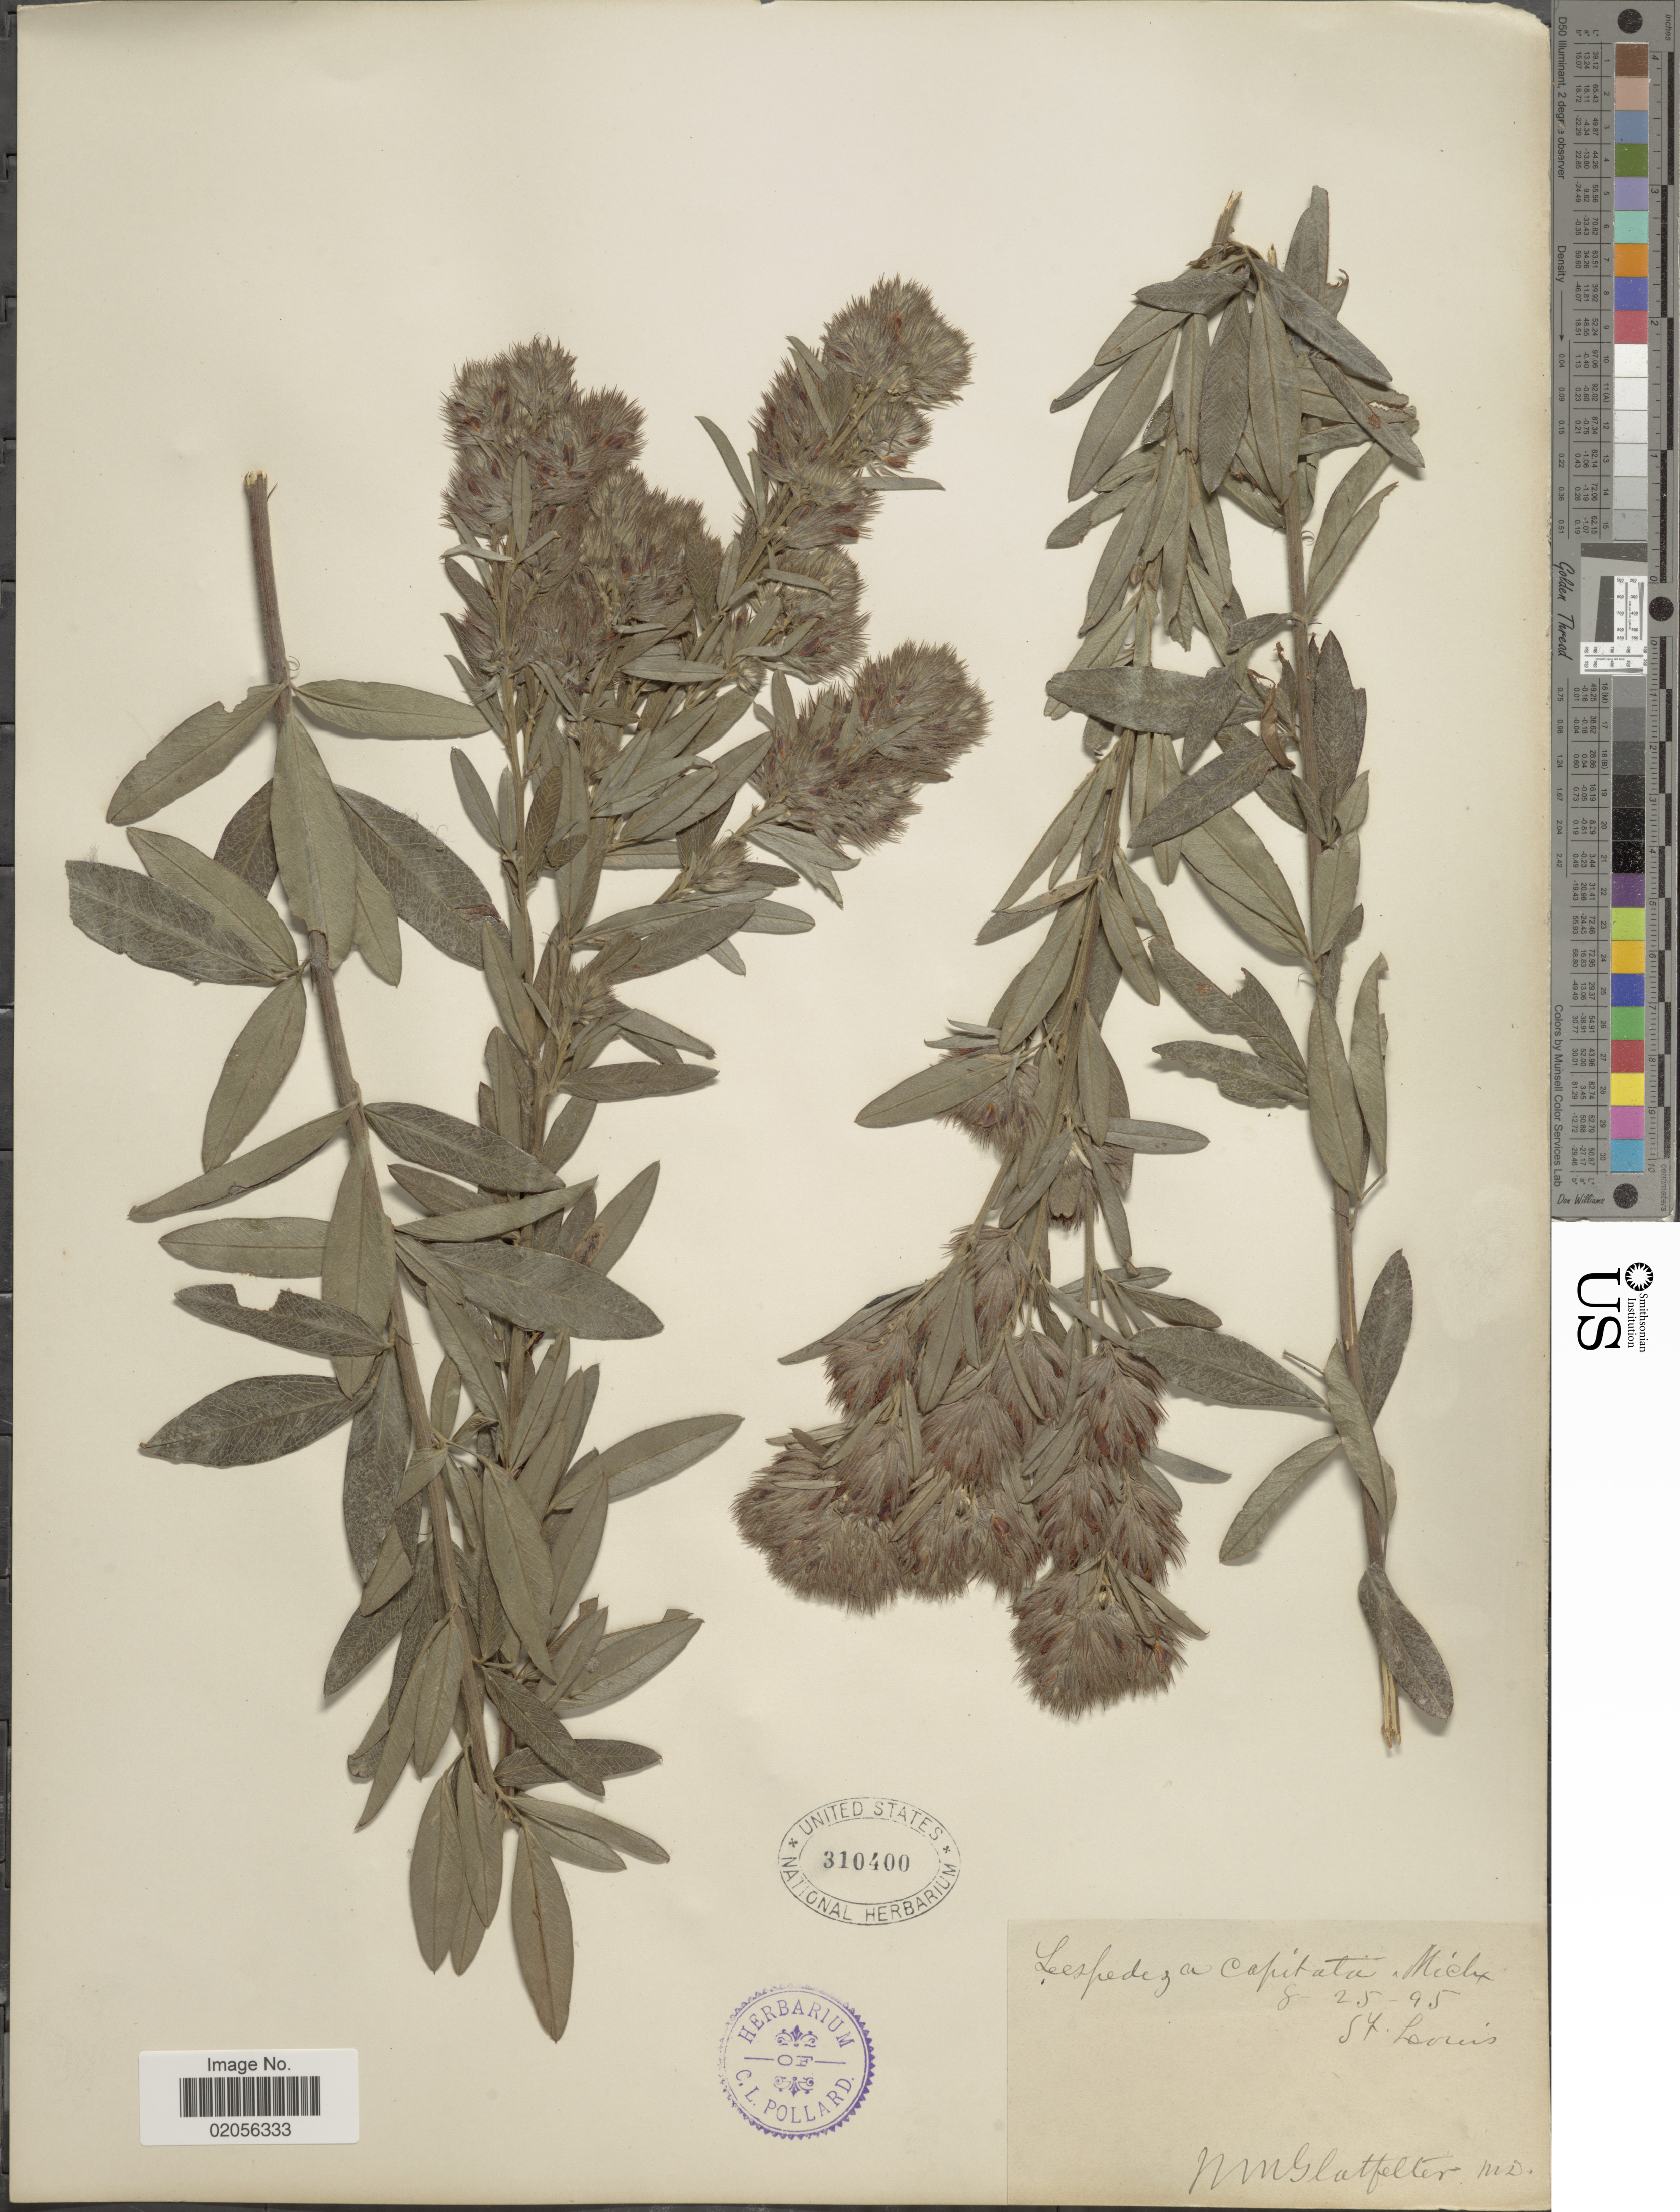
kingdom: Plantae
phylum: Tracheophyta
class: Magnoliopsida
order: Fabales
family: Fabaceae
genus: Lespedeza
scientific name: Lespedeza capitata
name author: Michx.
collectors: N. M. Glatfelter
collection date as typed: Transcribed d/m/y: 25/8/95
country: United States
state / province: Missouri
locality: St. Louis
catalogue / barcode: US 310400